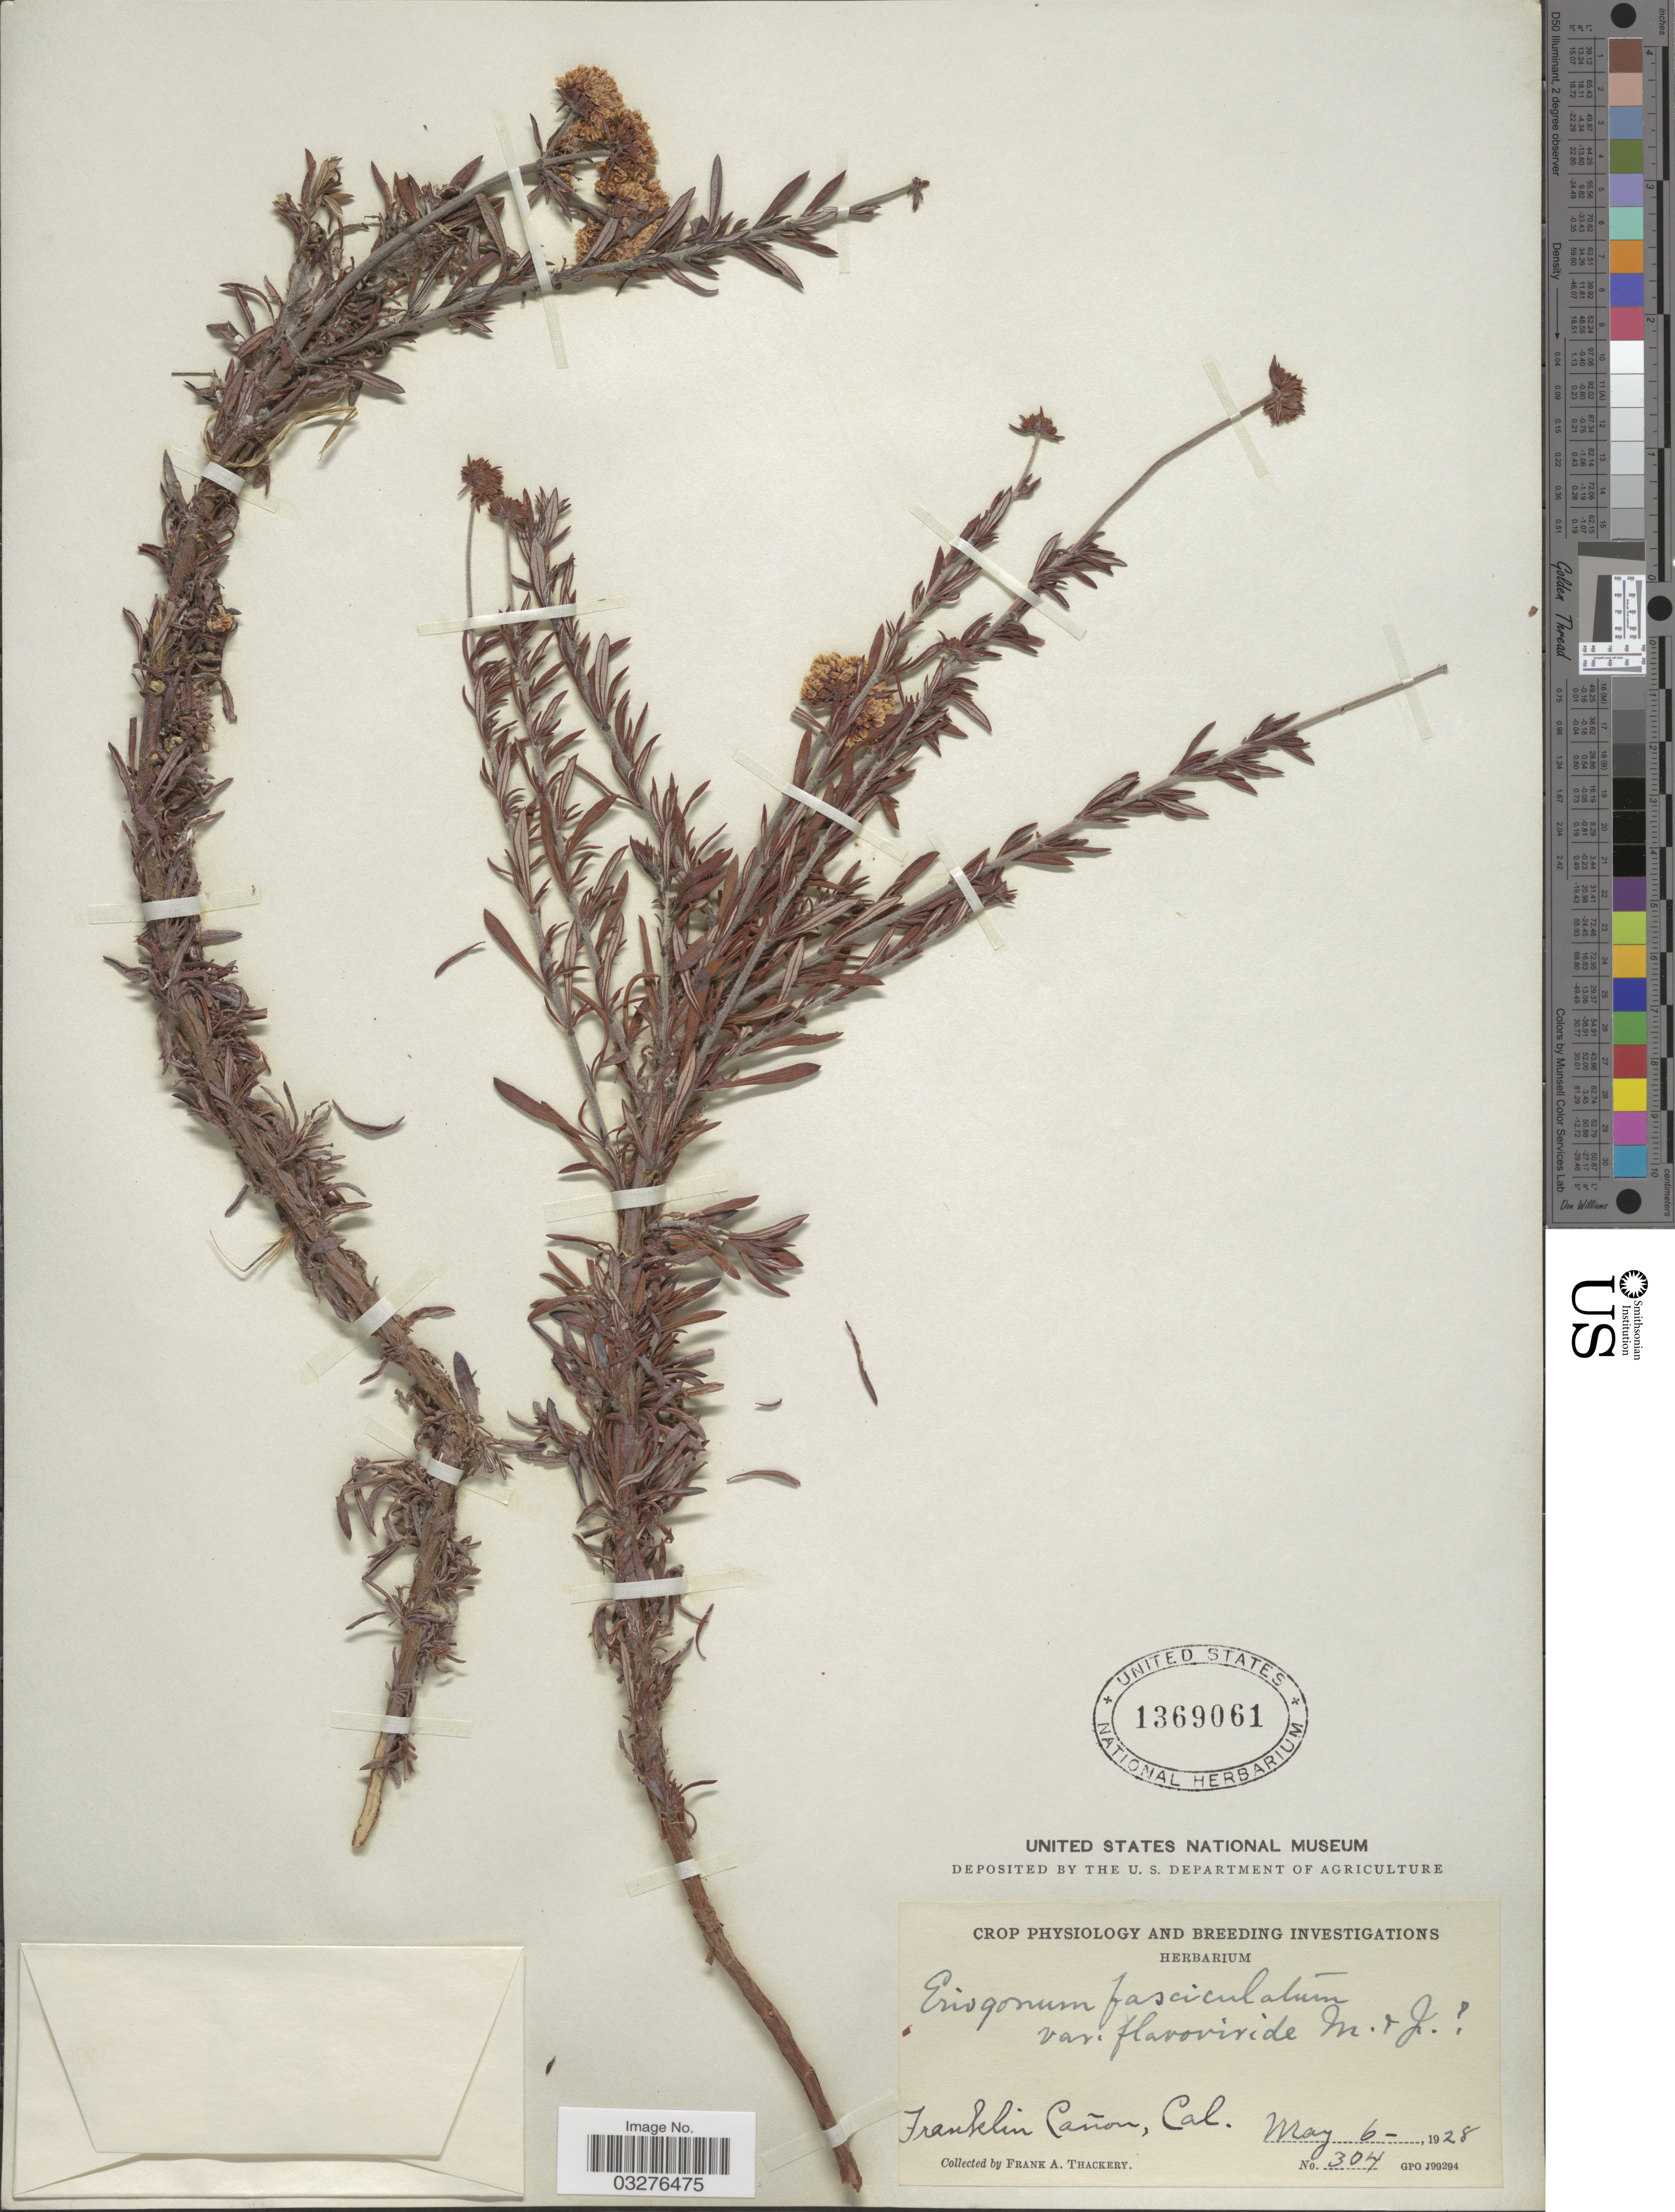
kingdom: Plantae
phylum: Tracheophyta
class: Magnoliopsida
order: Caryophyllales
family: Polygonaceae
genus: Eriogonum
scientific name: Eriogonum fasciculatum var. polifolium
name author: (Benth.) Torr. & A. Gray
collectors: F. Thackery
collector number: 304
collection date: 1928-05-06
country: United States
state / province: California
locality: Franklin Cañon, Cal.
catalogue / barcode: US 1369061